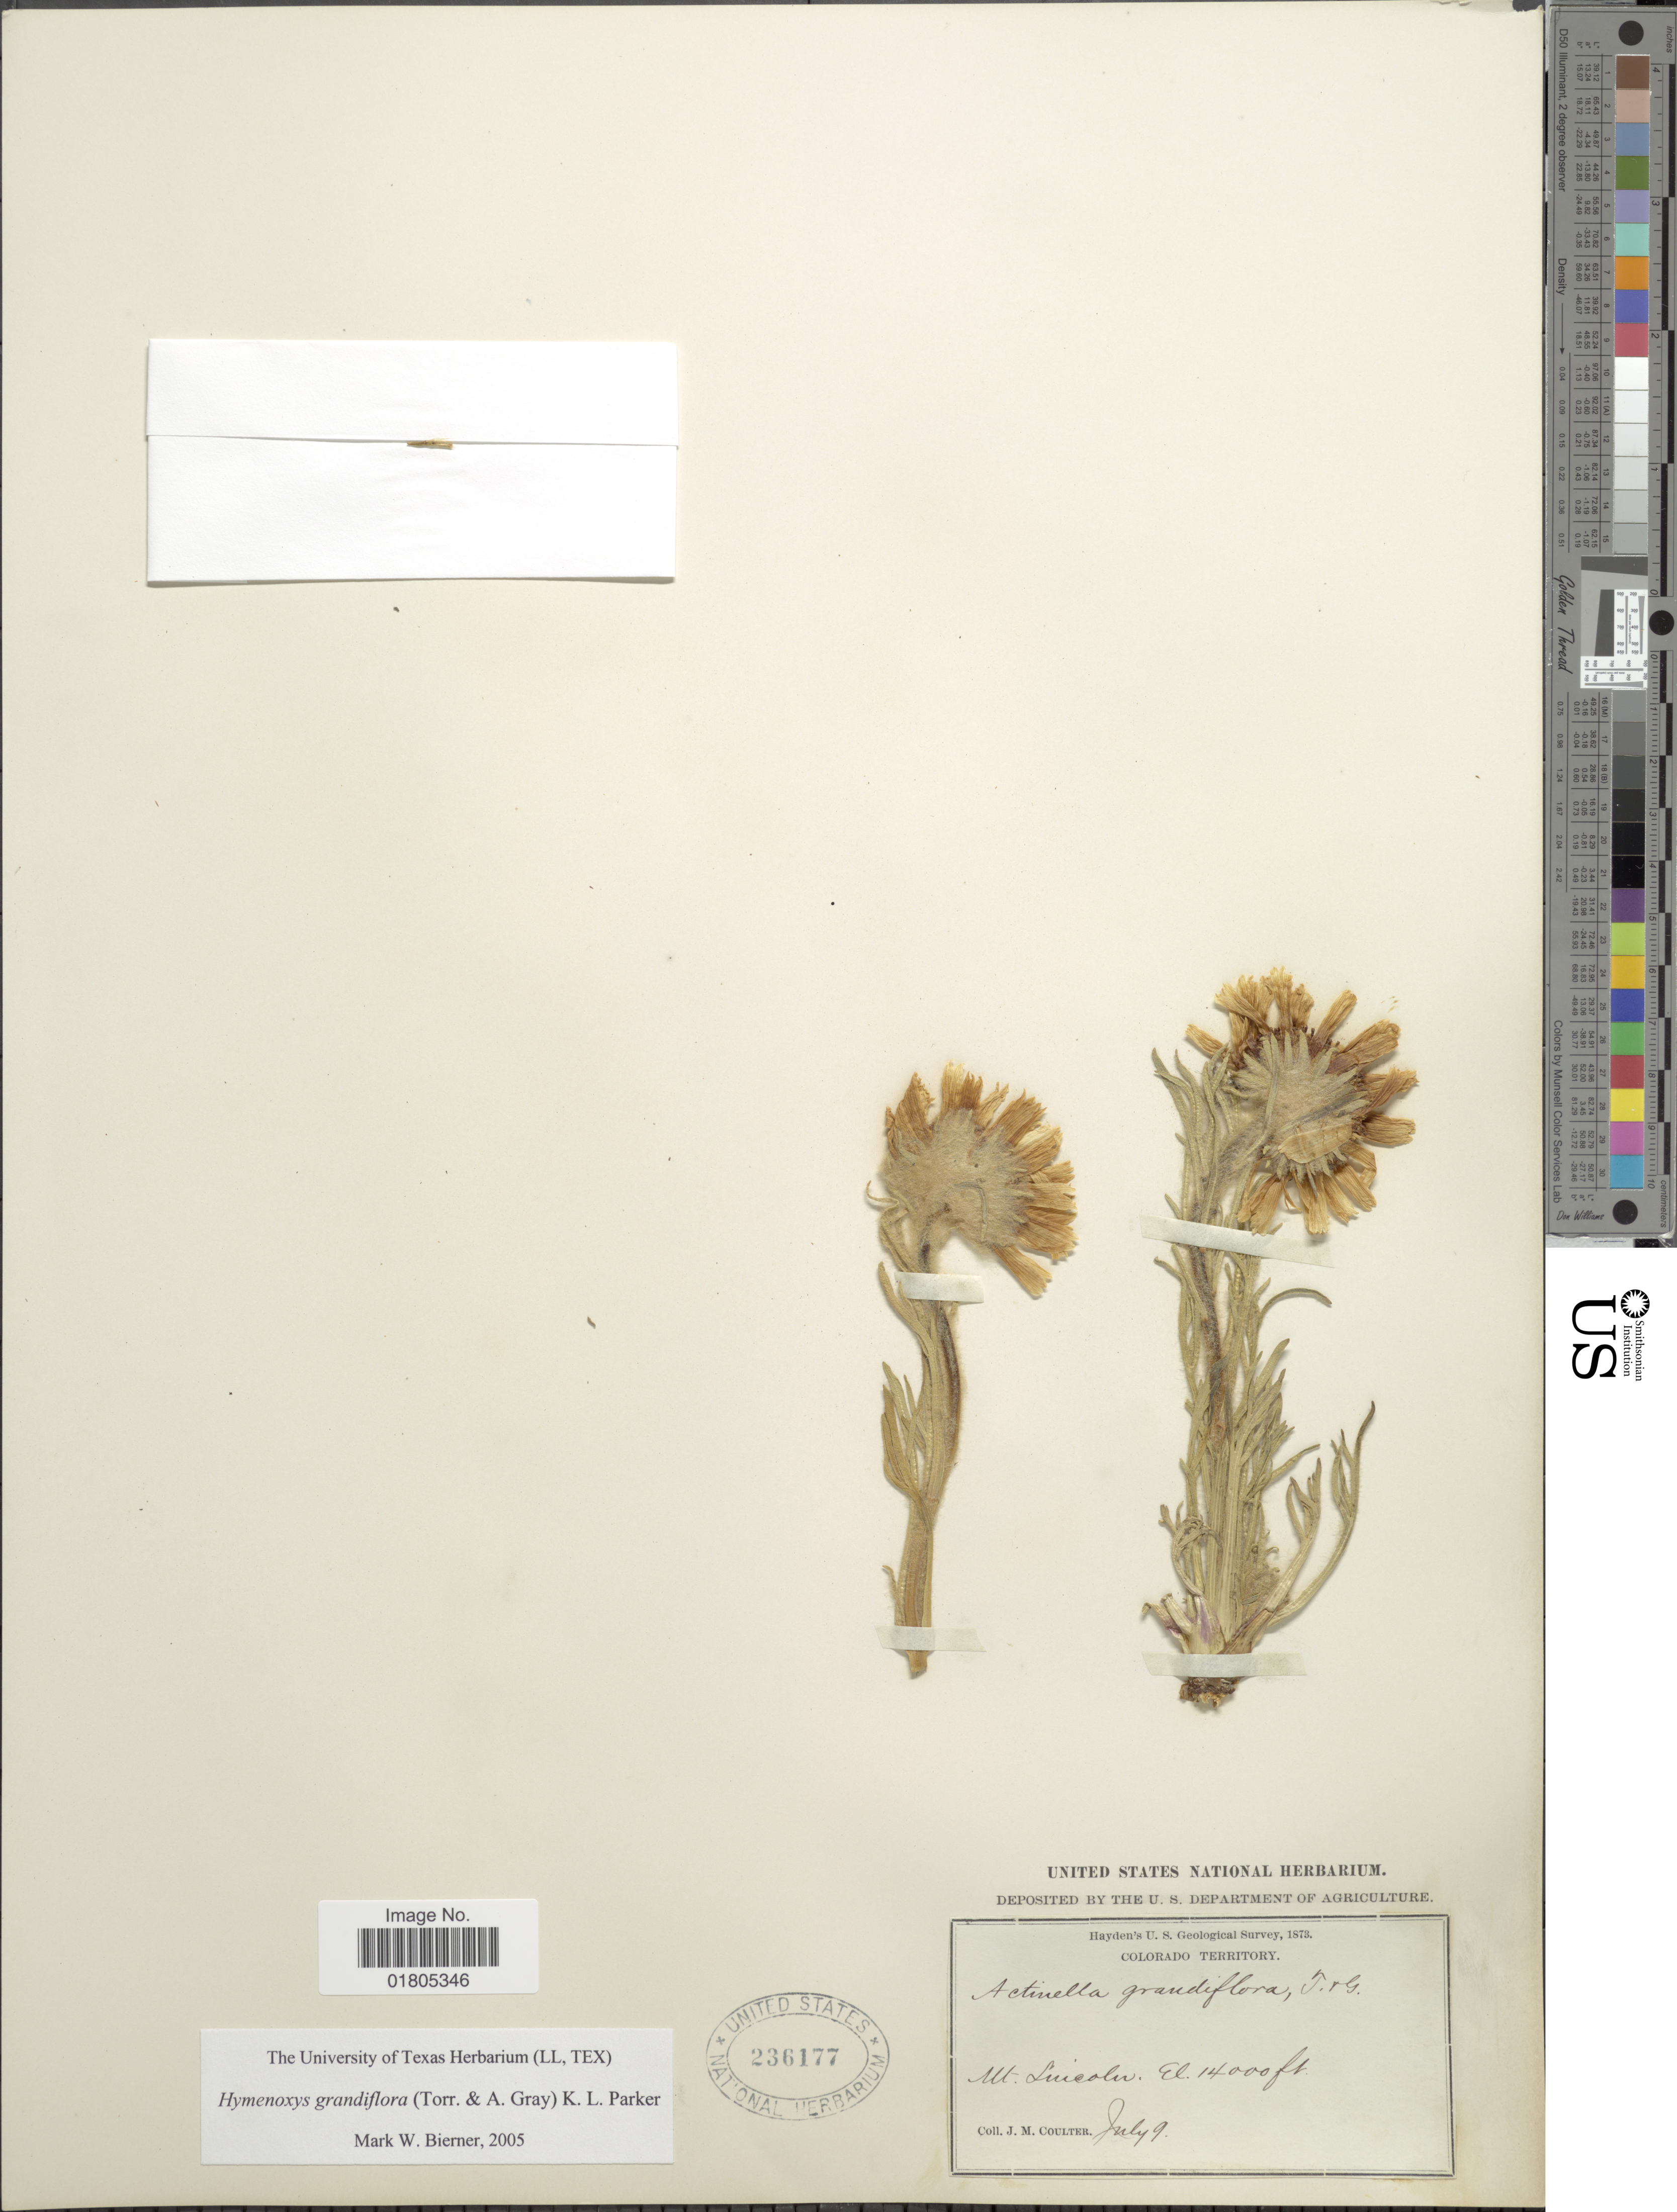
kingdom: Plantae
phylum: Tracheophyta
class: Magnoliopsida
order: Asterales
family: Asteraceae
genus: Actinea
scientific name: Actinea grandiflora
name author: (Torr. & A. Gray) Kuntze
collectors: J. M. Coulter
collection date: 1873-07-09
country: United States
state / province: Colorado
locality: Colorado Territory. Mt. Luicolu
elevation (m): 4267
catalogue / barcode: US 236177